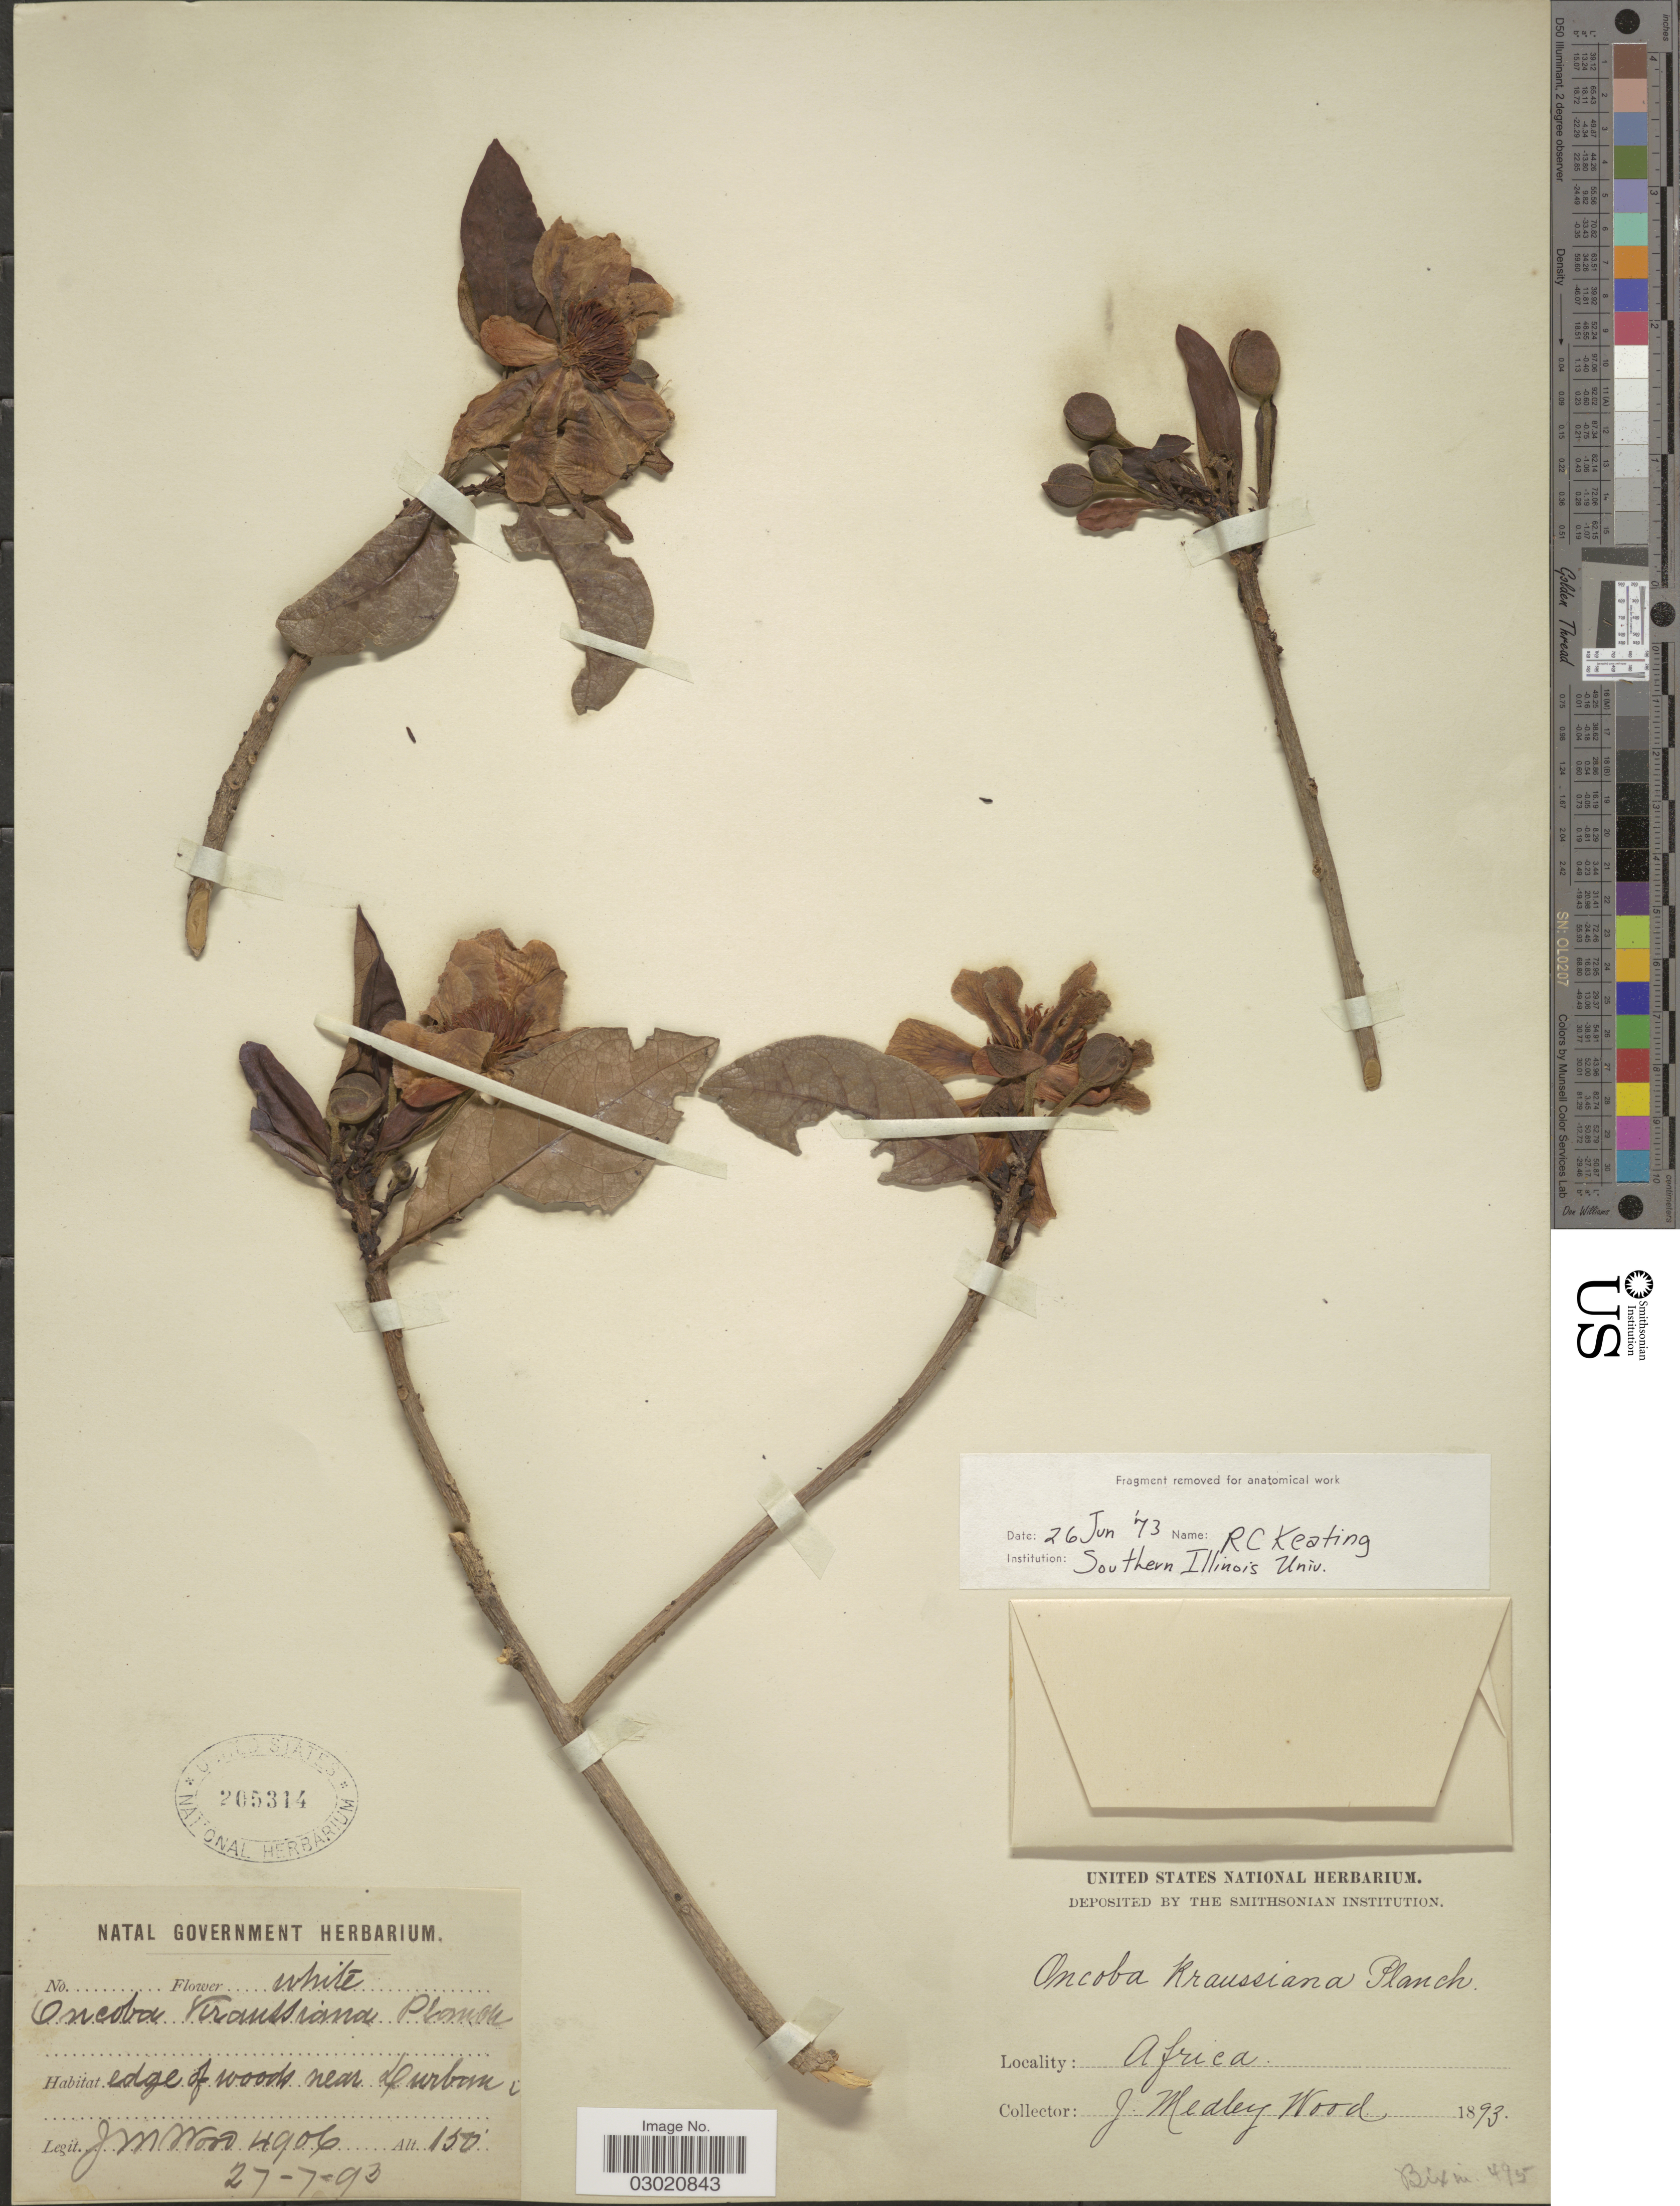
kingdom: Plantae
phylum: Tracheophyta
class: Magnoliopsida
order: Malpighiales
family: Achariaceae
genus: Xylotheca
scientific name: Xylotheca kraussiana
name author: Hochst.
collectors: J. Medley Wood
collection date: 1893-07-27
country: South Africa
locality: Edge of woods near Durban, Africa.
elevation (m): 150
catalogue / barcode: US 205314